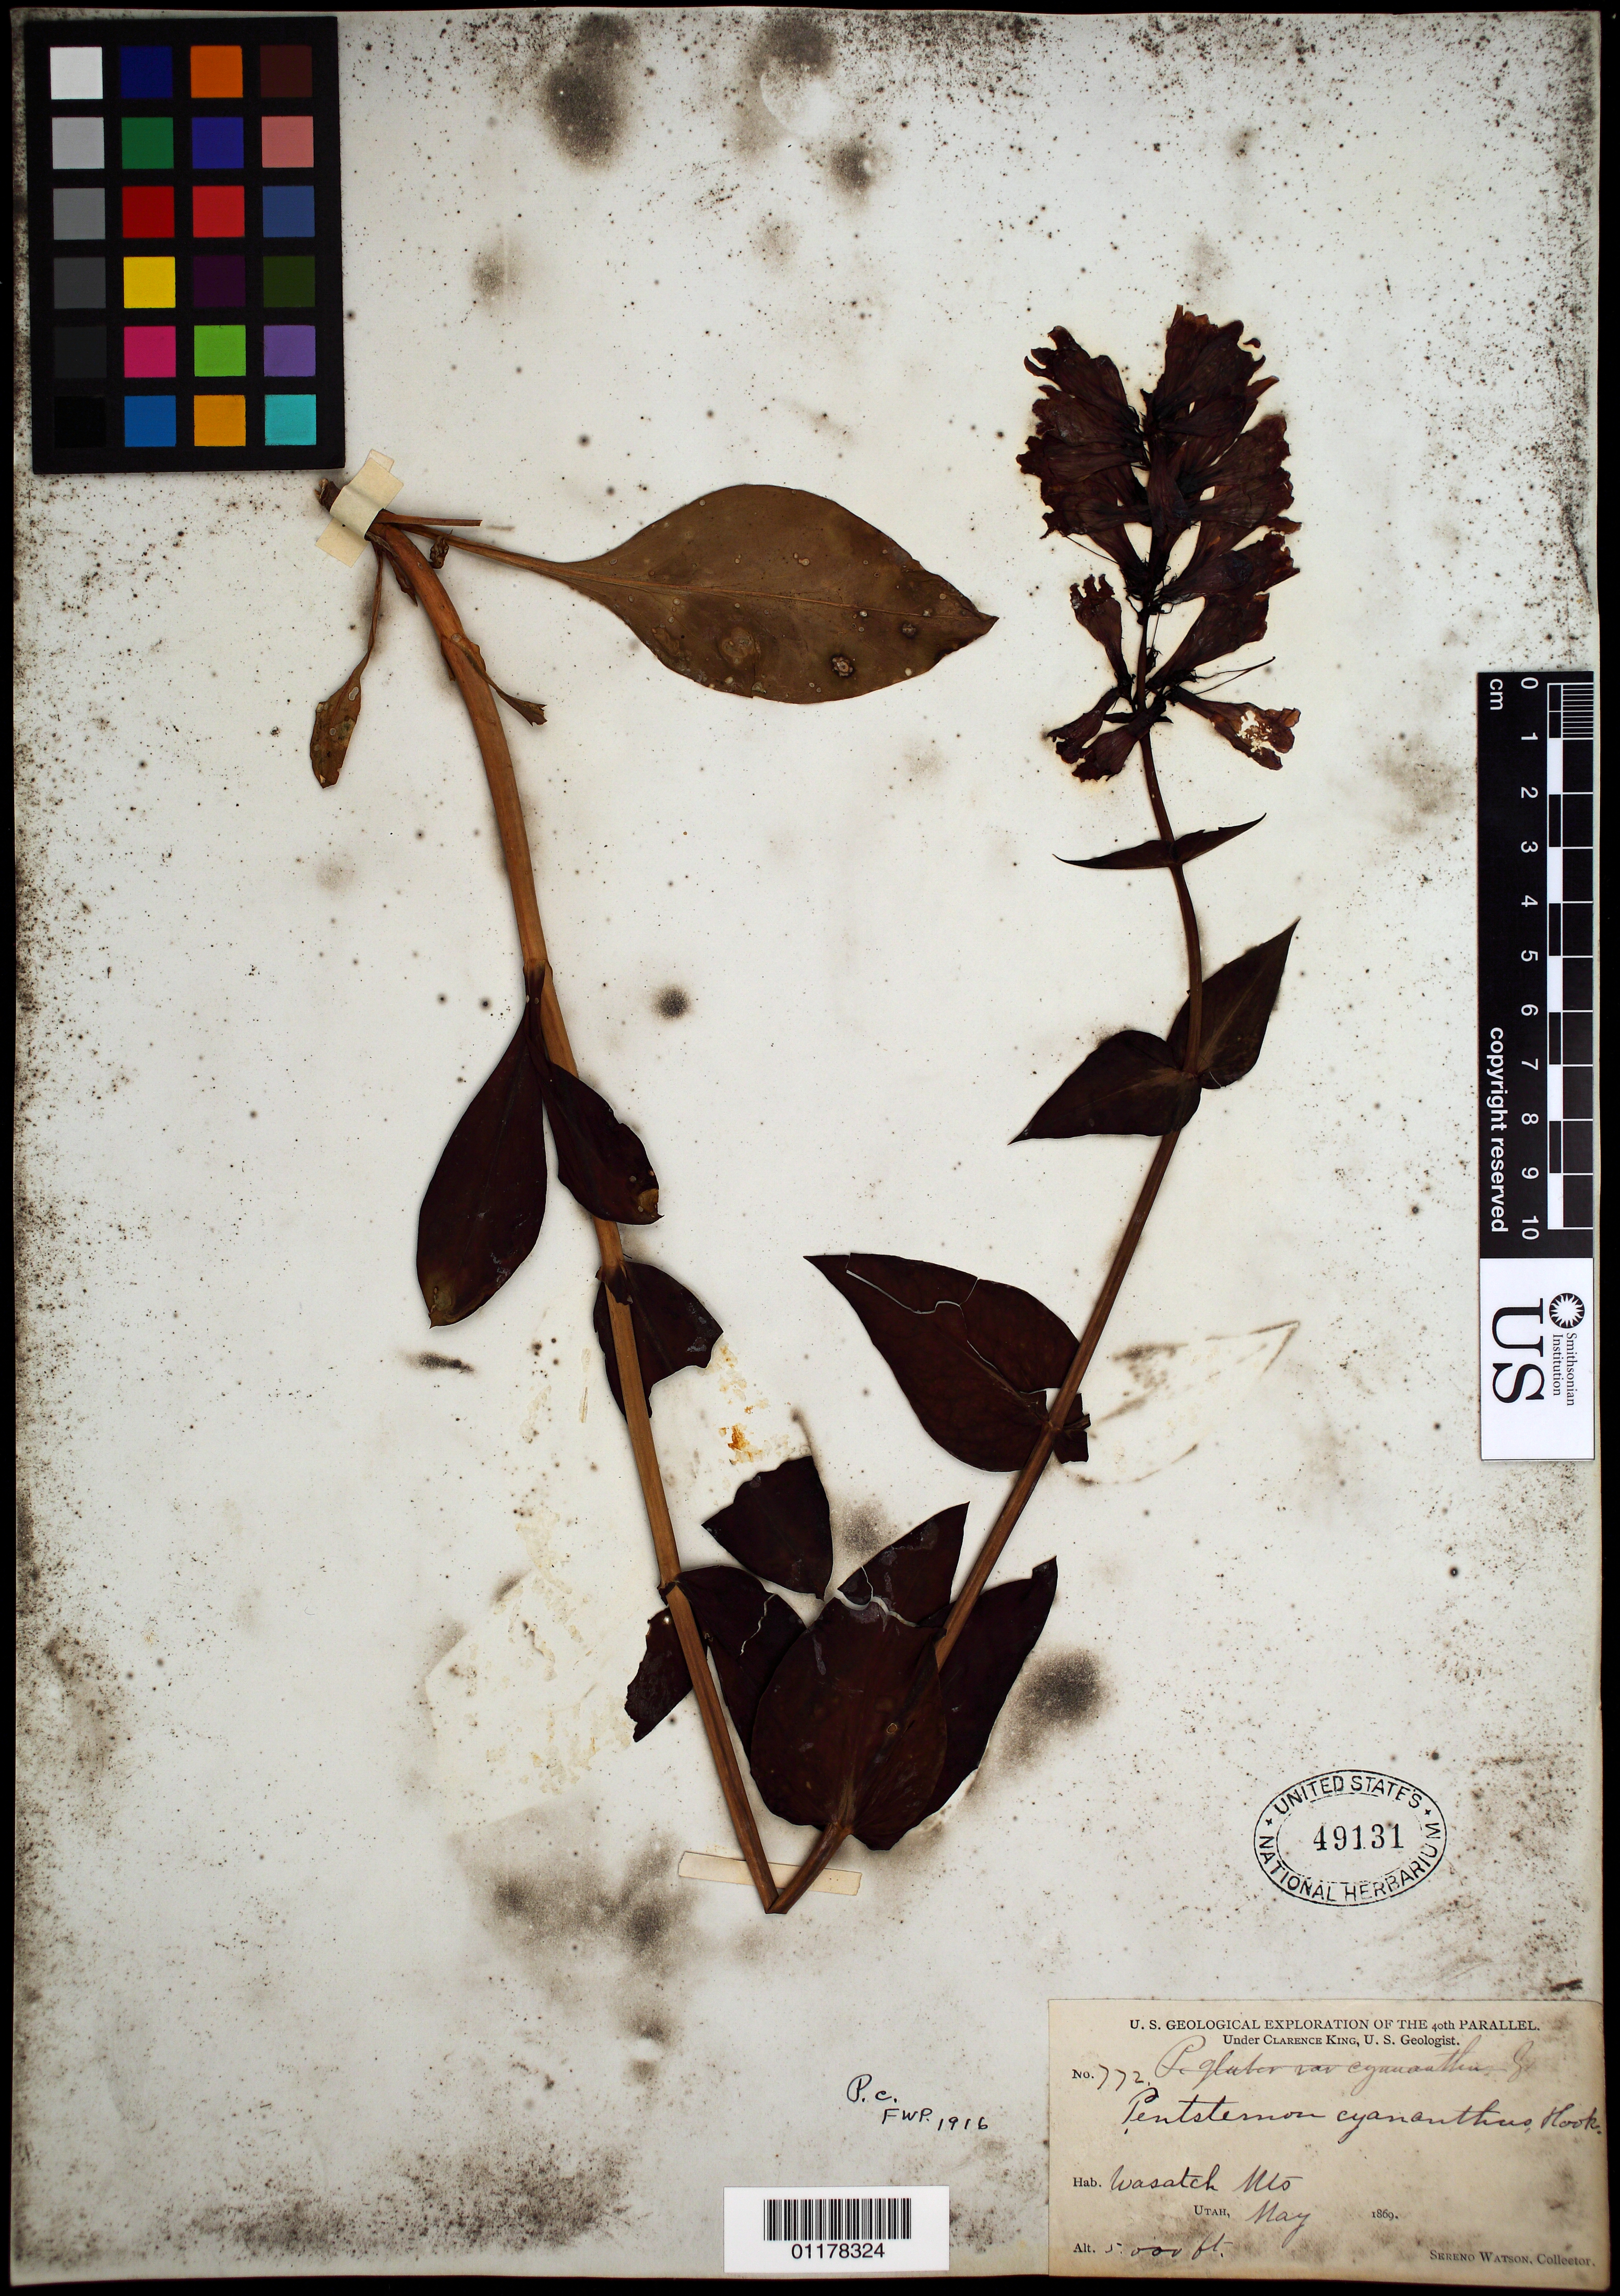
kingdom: Plantae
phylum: Tracheophyta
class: Magnoliopsida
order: Lamiales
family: Plantaginaceae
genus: Penstemon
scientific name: Penstemon cyananthus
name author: Hook.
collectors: S. Watson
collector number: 772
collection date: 1869-05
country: United States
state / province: Utah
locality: Wasatch Mts.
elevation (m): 1524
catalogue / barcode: US 49131